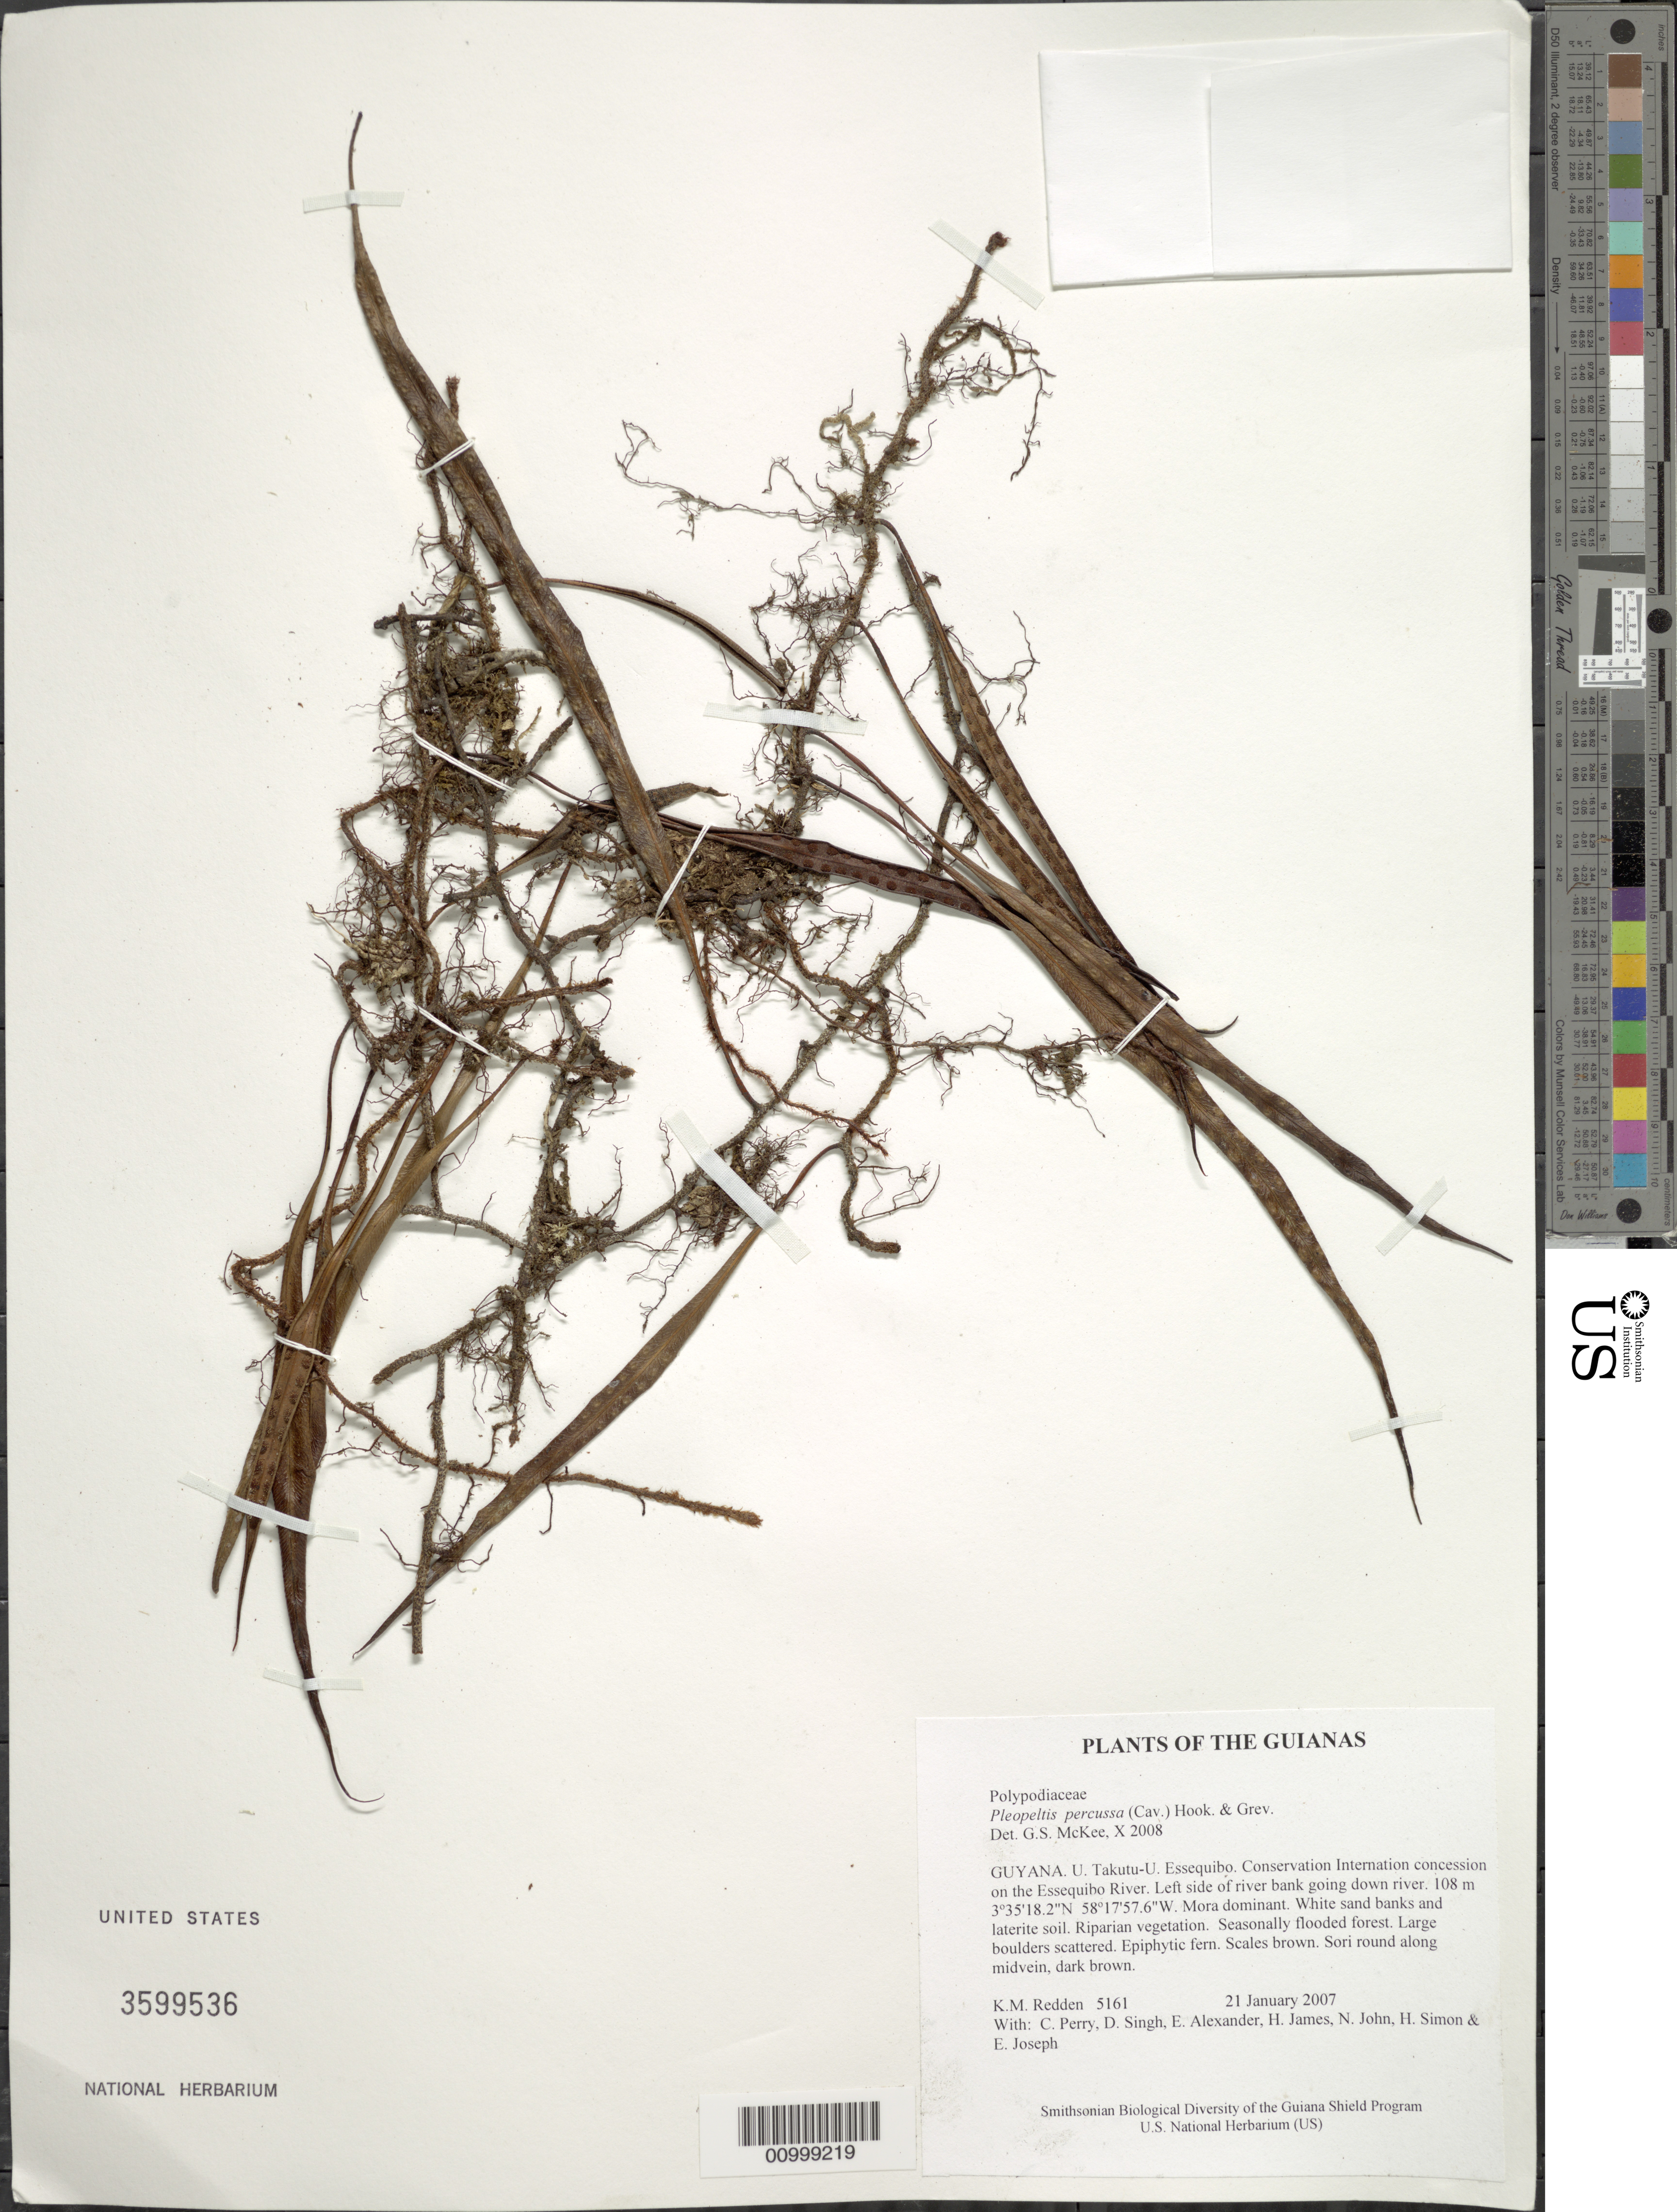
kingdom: Plantae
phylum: Tracheophyta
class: Polypodiopsida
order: Polypodiales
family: Polypodiaceae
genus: Microgramma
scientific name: Microgramma percussa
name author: (Cav.) de la Sota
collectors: K. M. Redden, C. Perry, D. Singh, E. Alexander, H. James, N. John, H. Simon & E. Joseph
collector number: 5161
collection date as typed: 21 January 2007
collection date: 2007-01-21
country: Guyana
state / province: U. Takutu-U. Essequibo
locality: Conservation International concession on the Essequibo River. Left side of river bank going down river.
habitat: Mora dominant. White sand banks and laterite soil. Riparian vegetation. Seasonally flooded forest. Large boulders scattered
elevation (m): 108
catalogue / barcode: US 3599536